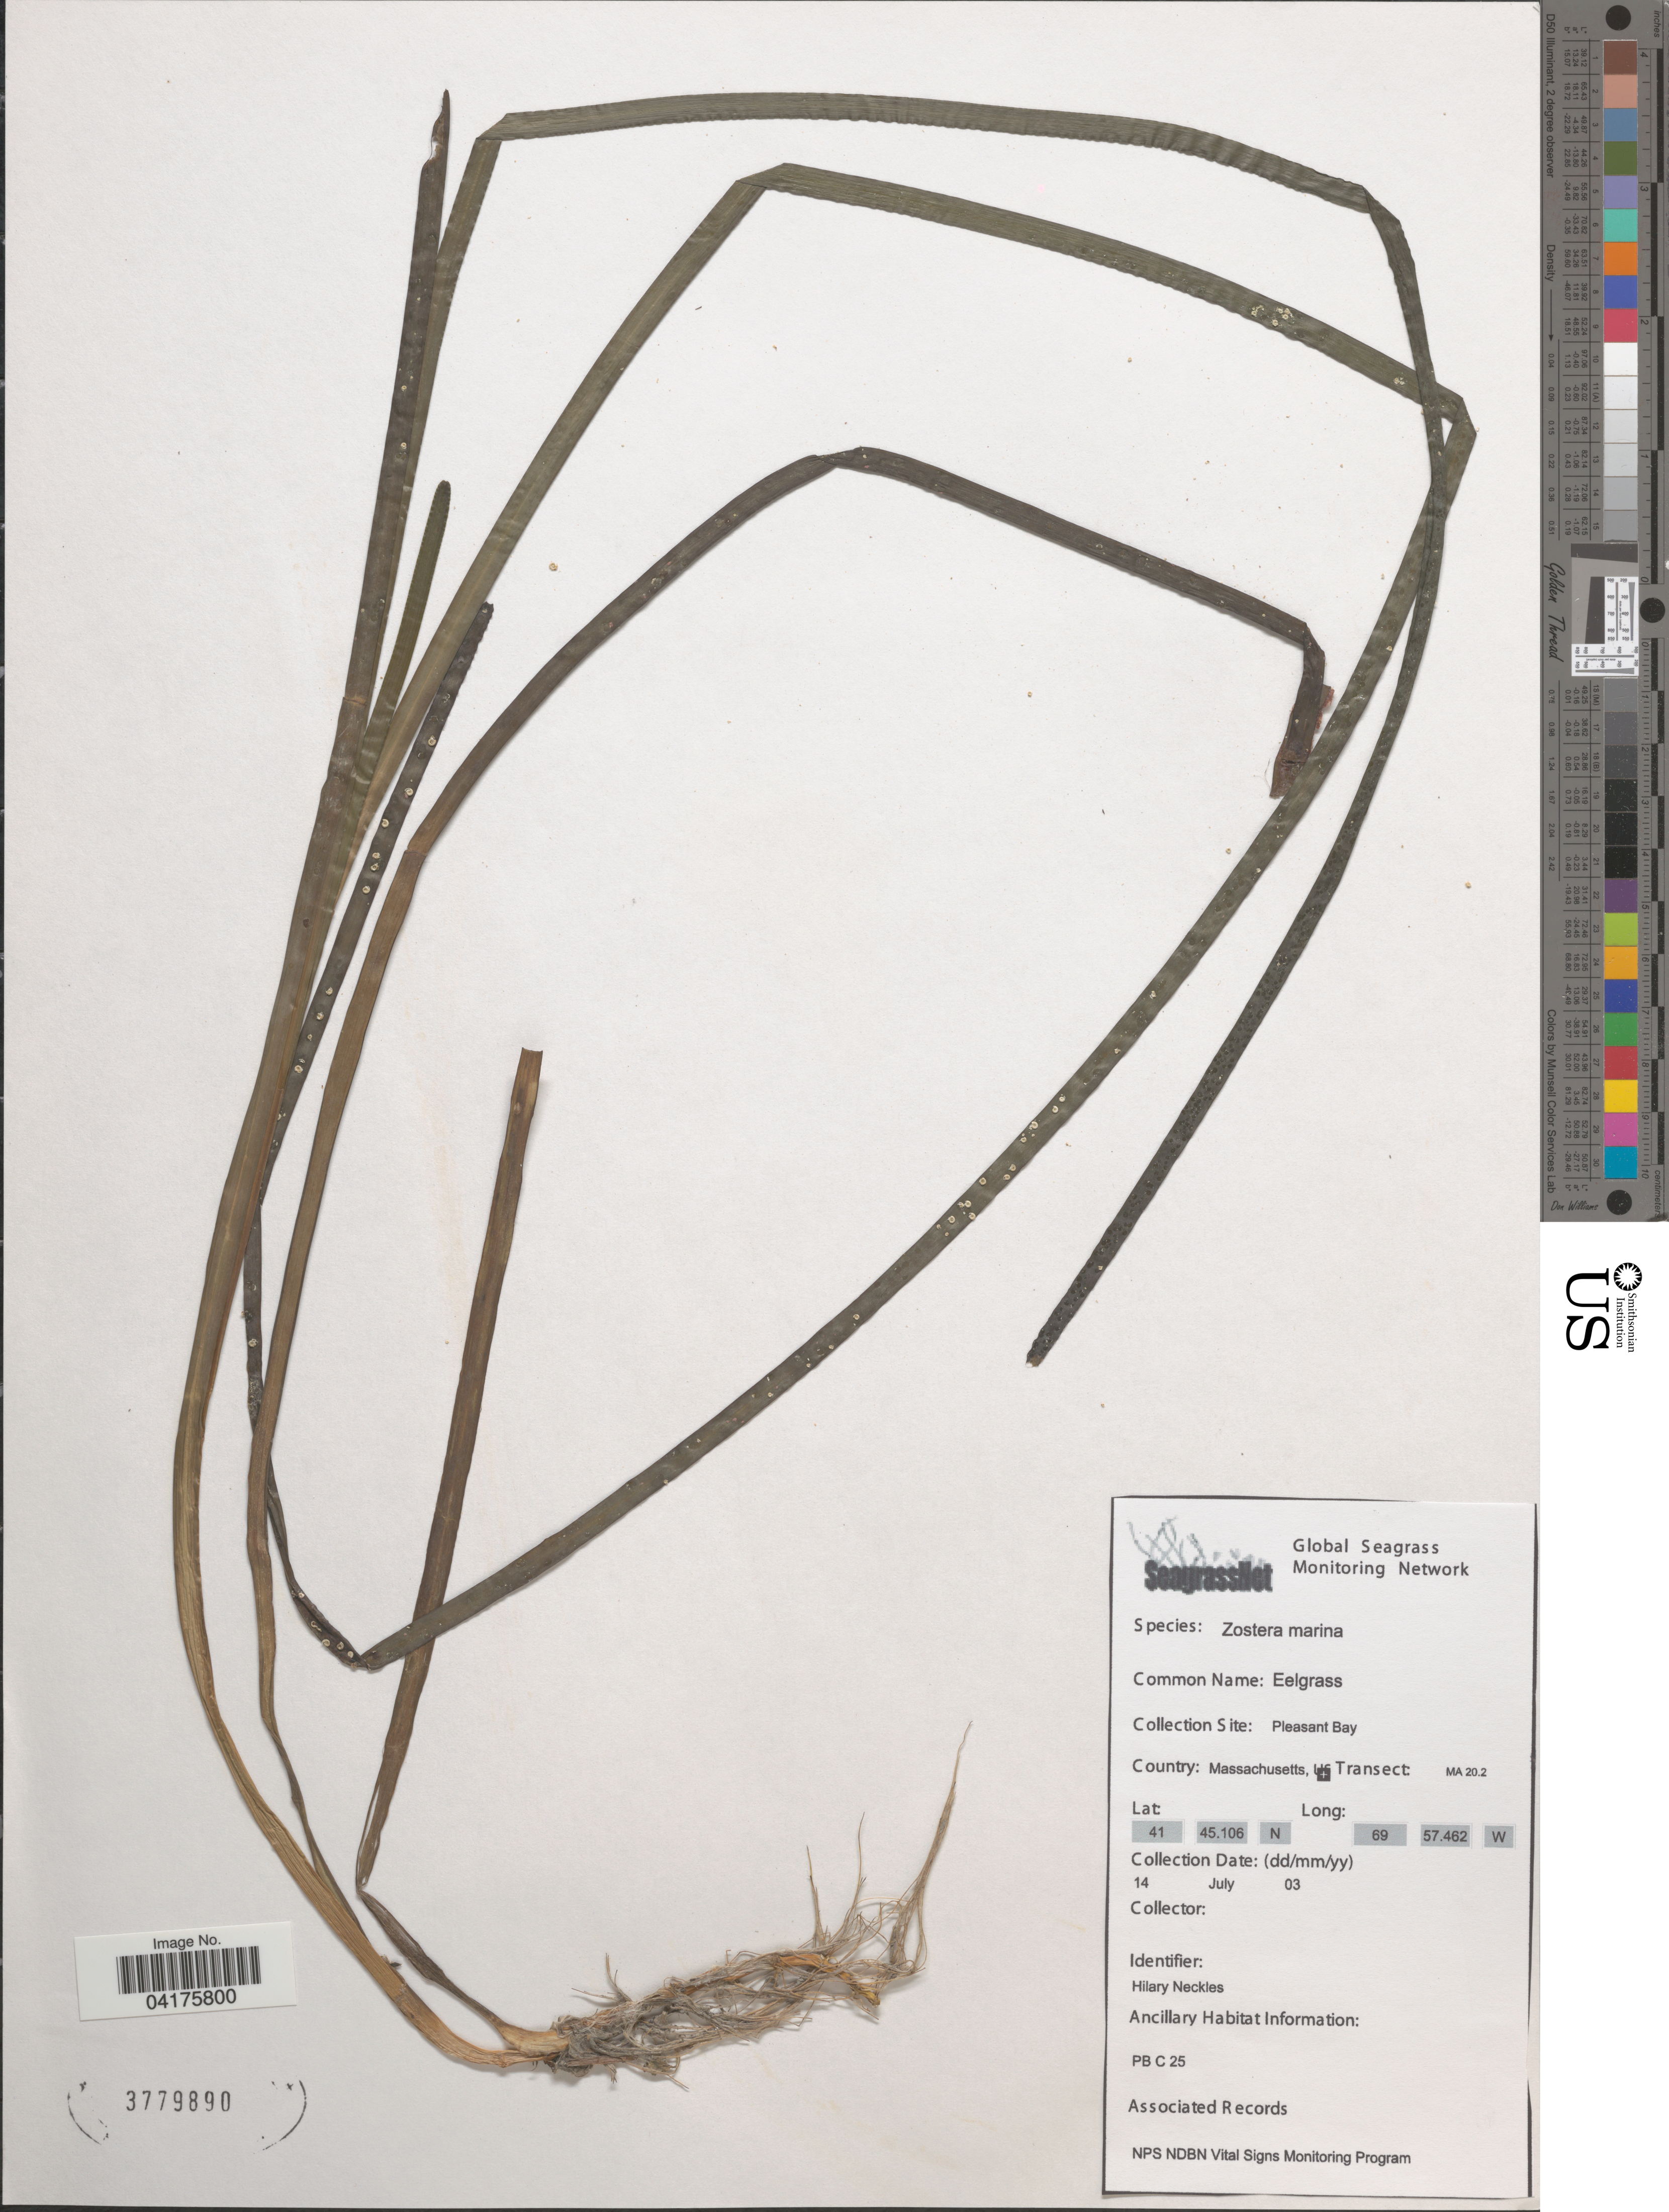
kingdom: Plantae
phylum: Tracheophyta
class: Liliopsida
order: Alismatales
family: Zosteraceae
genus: Zostera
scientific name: Zostera marina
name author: L.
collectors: H. Neckles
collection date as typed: Transcribed d/m/y: 14/7/3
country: United States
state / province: Massachusetts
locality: Pleasant Bay.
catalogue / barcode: US 3779890